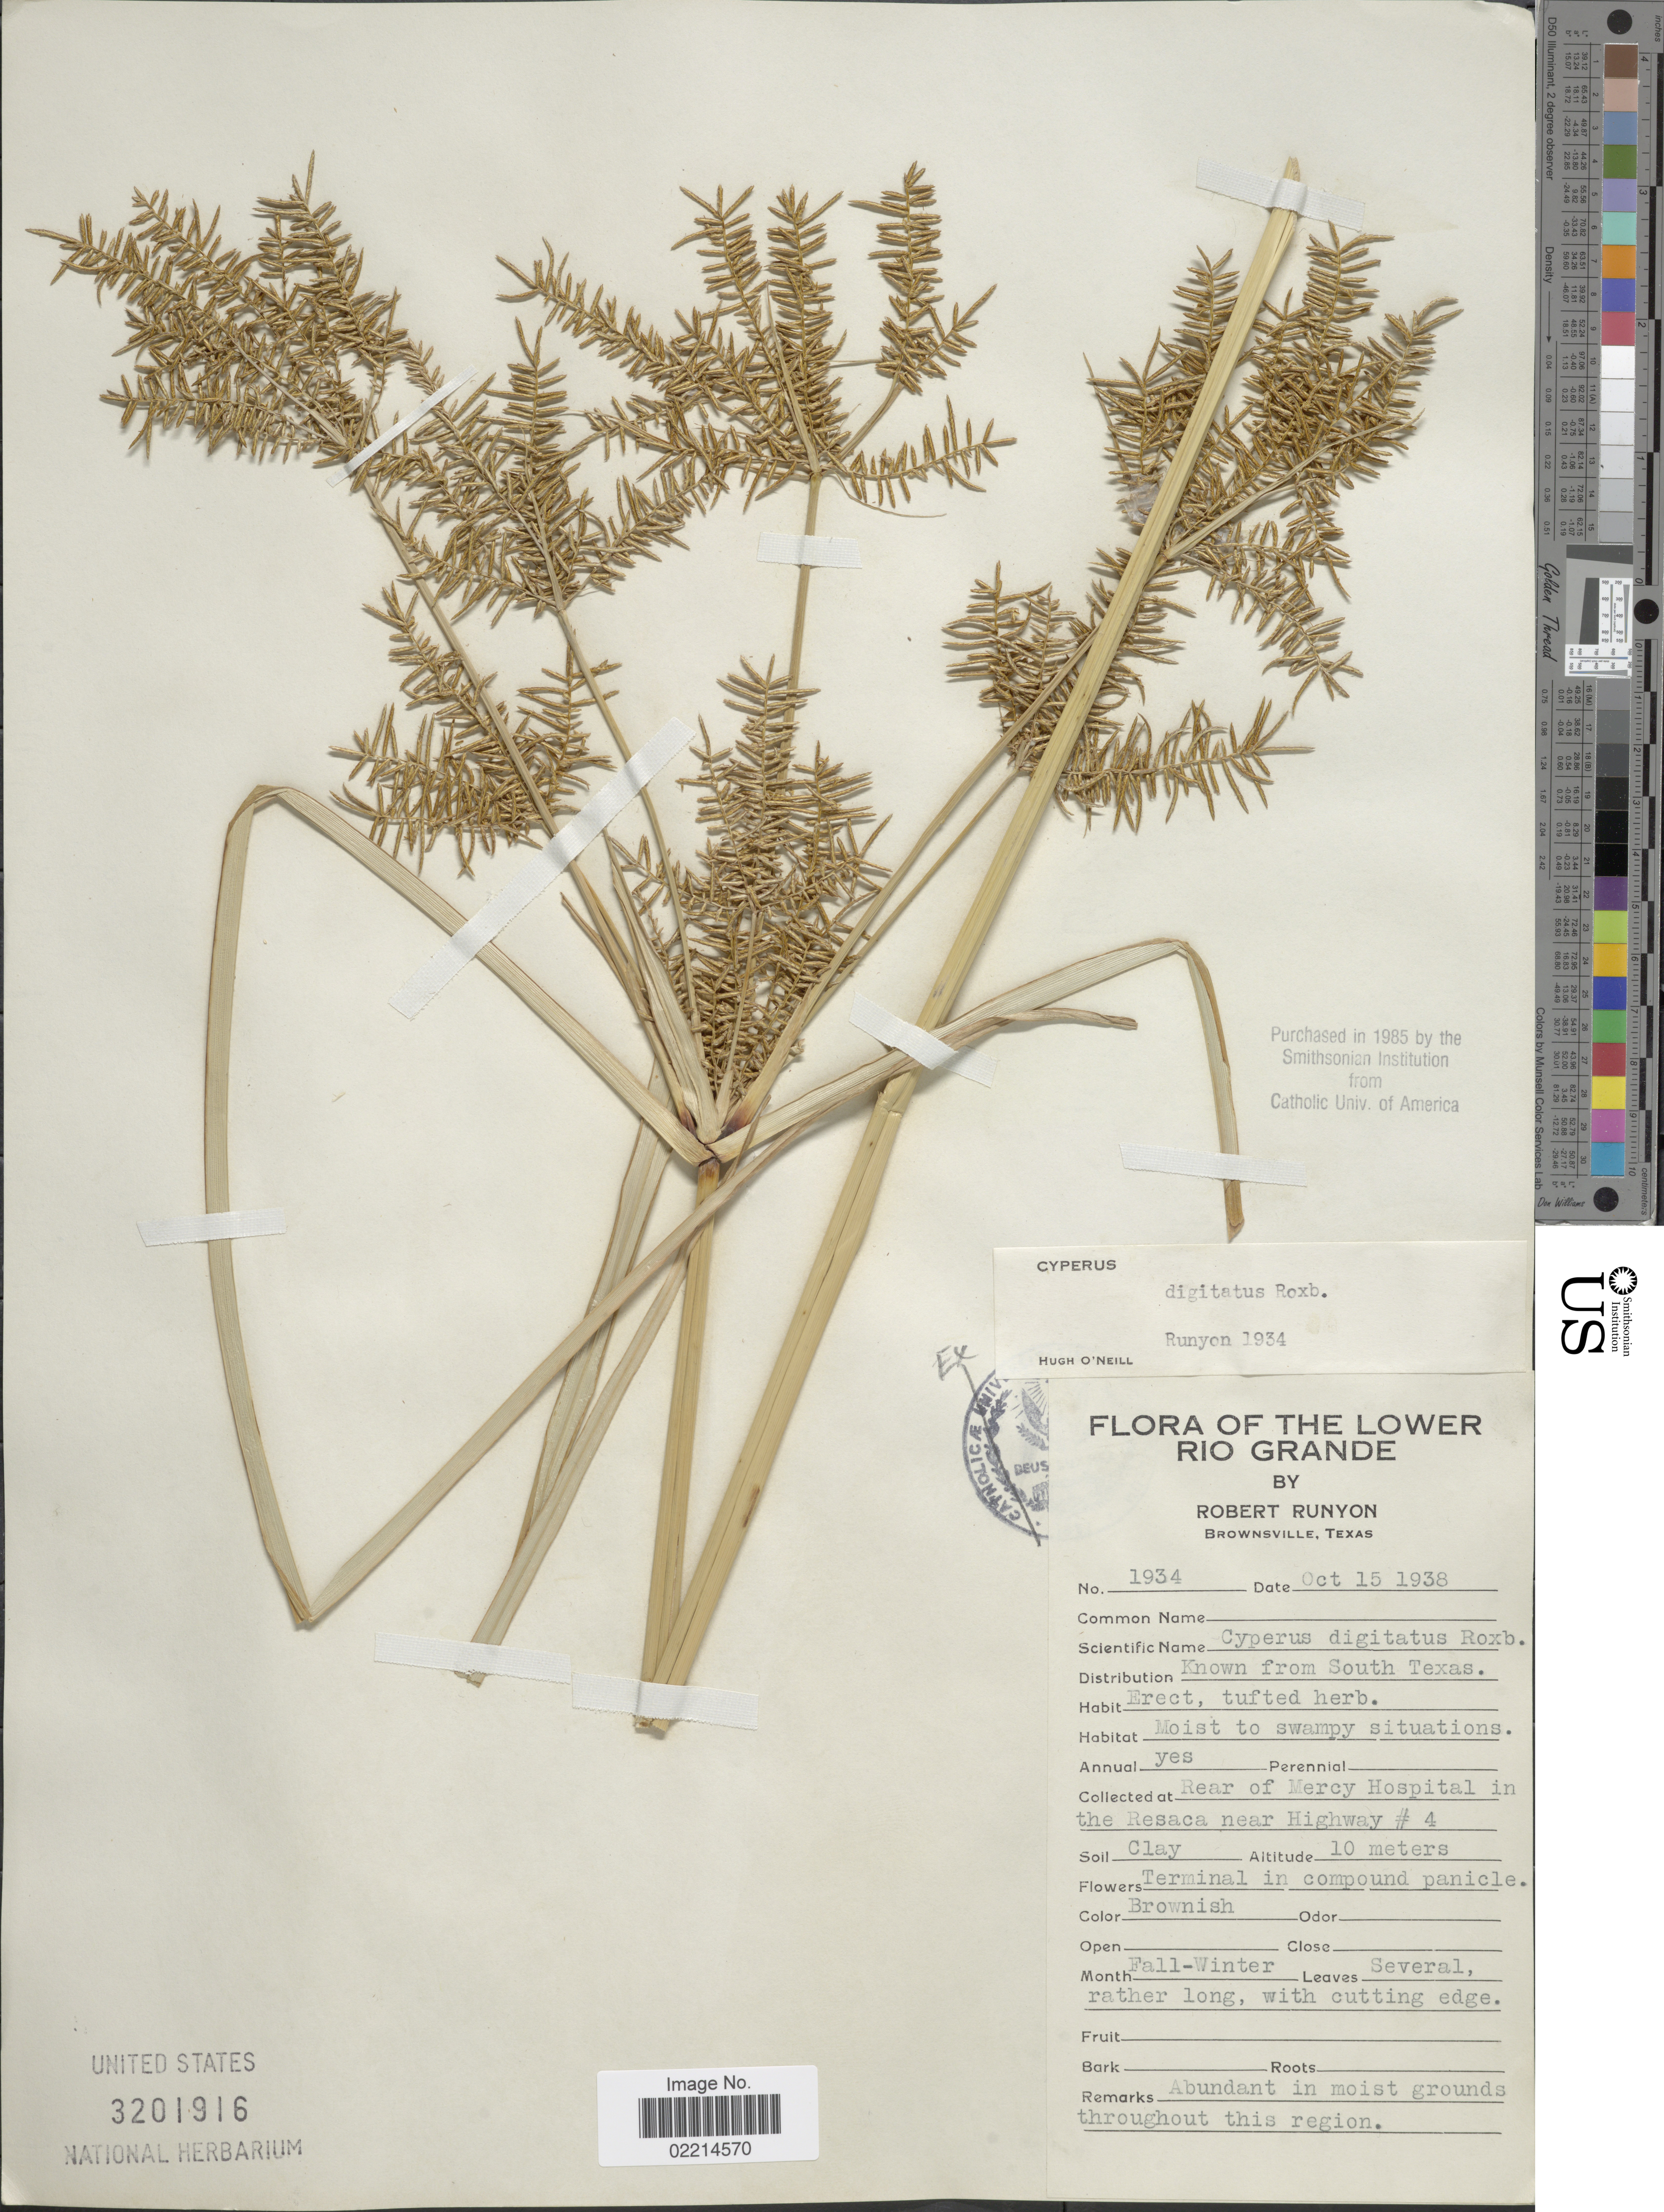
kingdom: Plantae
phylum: Tracheophyta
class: Liliopsida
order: Poales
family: Cyperaceae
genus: Cyperus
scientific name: Cyperus digitatus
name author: Roxb.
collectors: R. Runyon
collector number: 1934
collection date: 1938-10-15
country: United States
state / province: Texas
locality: The Lower Rio Grande, Rear of Mercy Hospital in the Resaca near Highway #4.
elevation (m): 10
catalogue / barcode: US 3201916